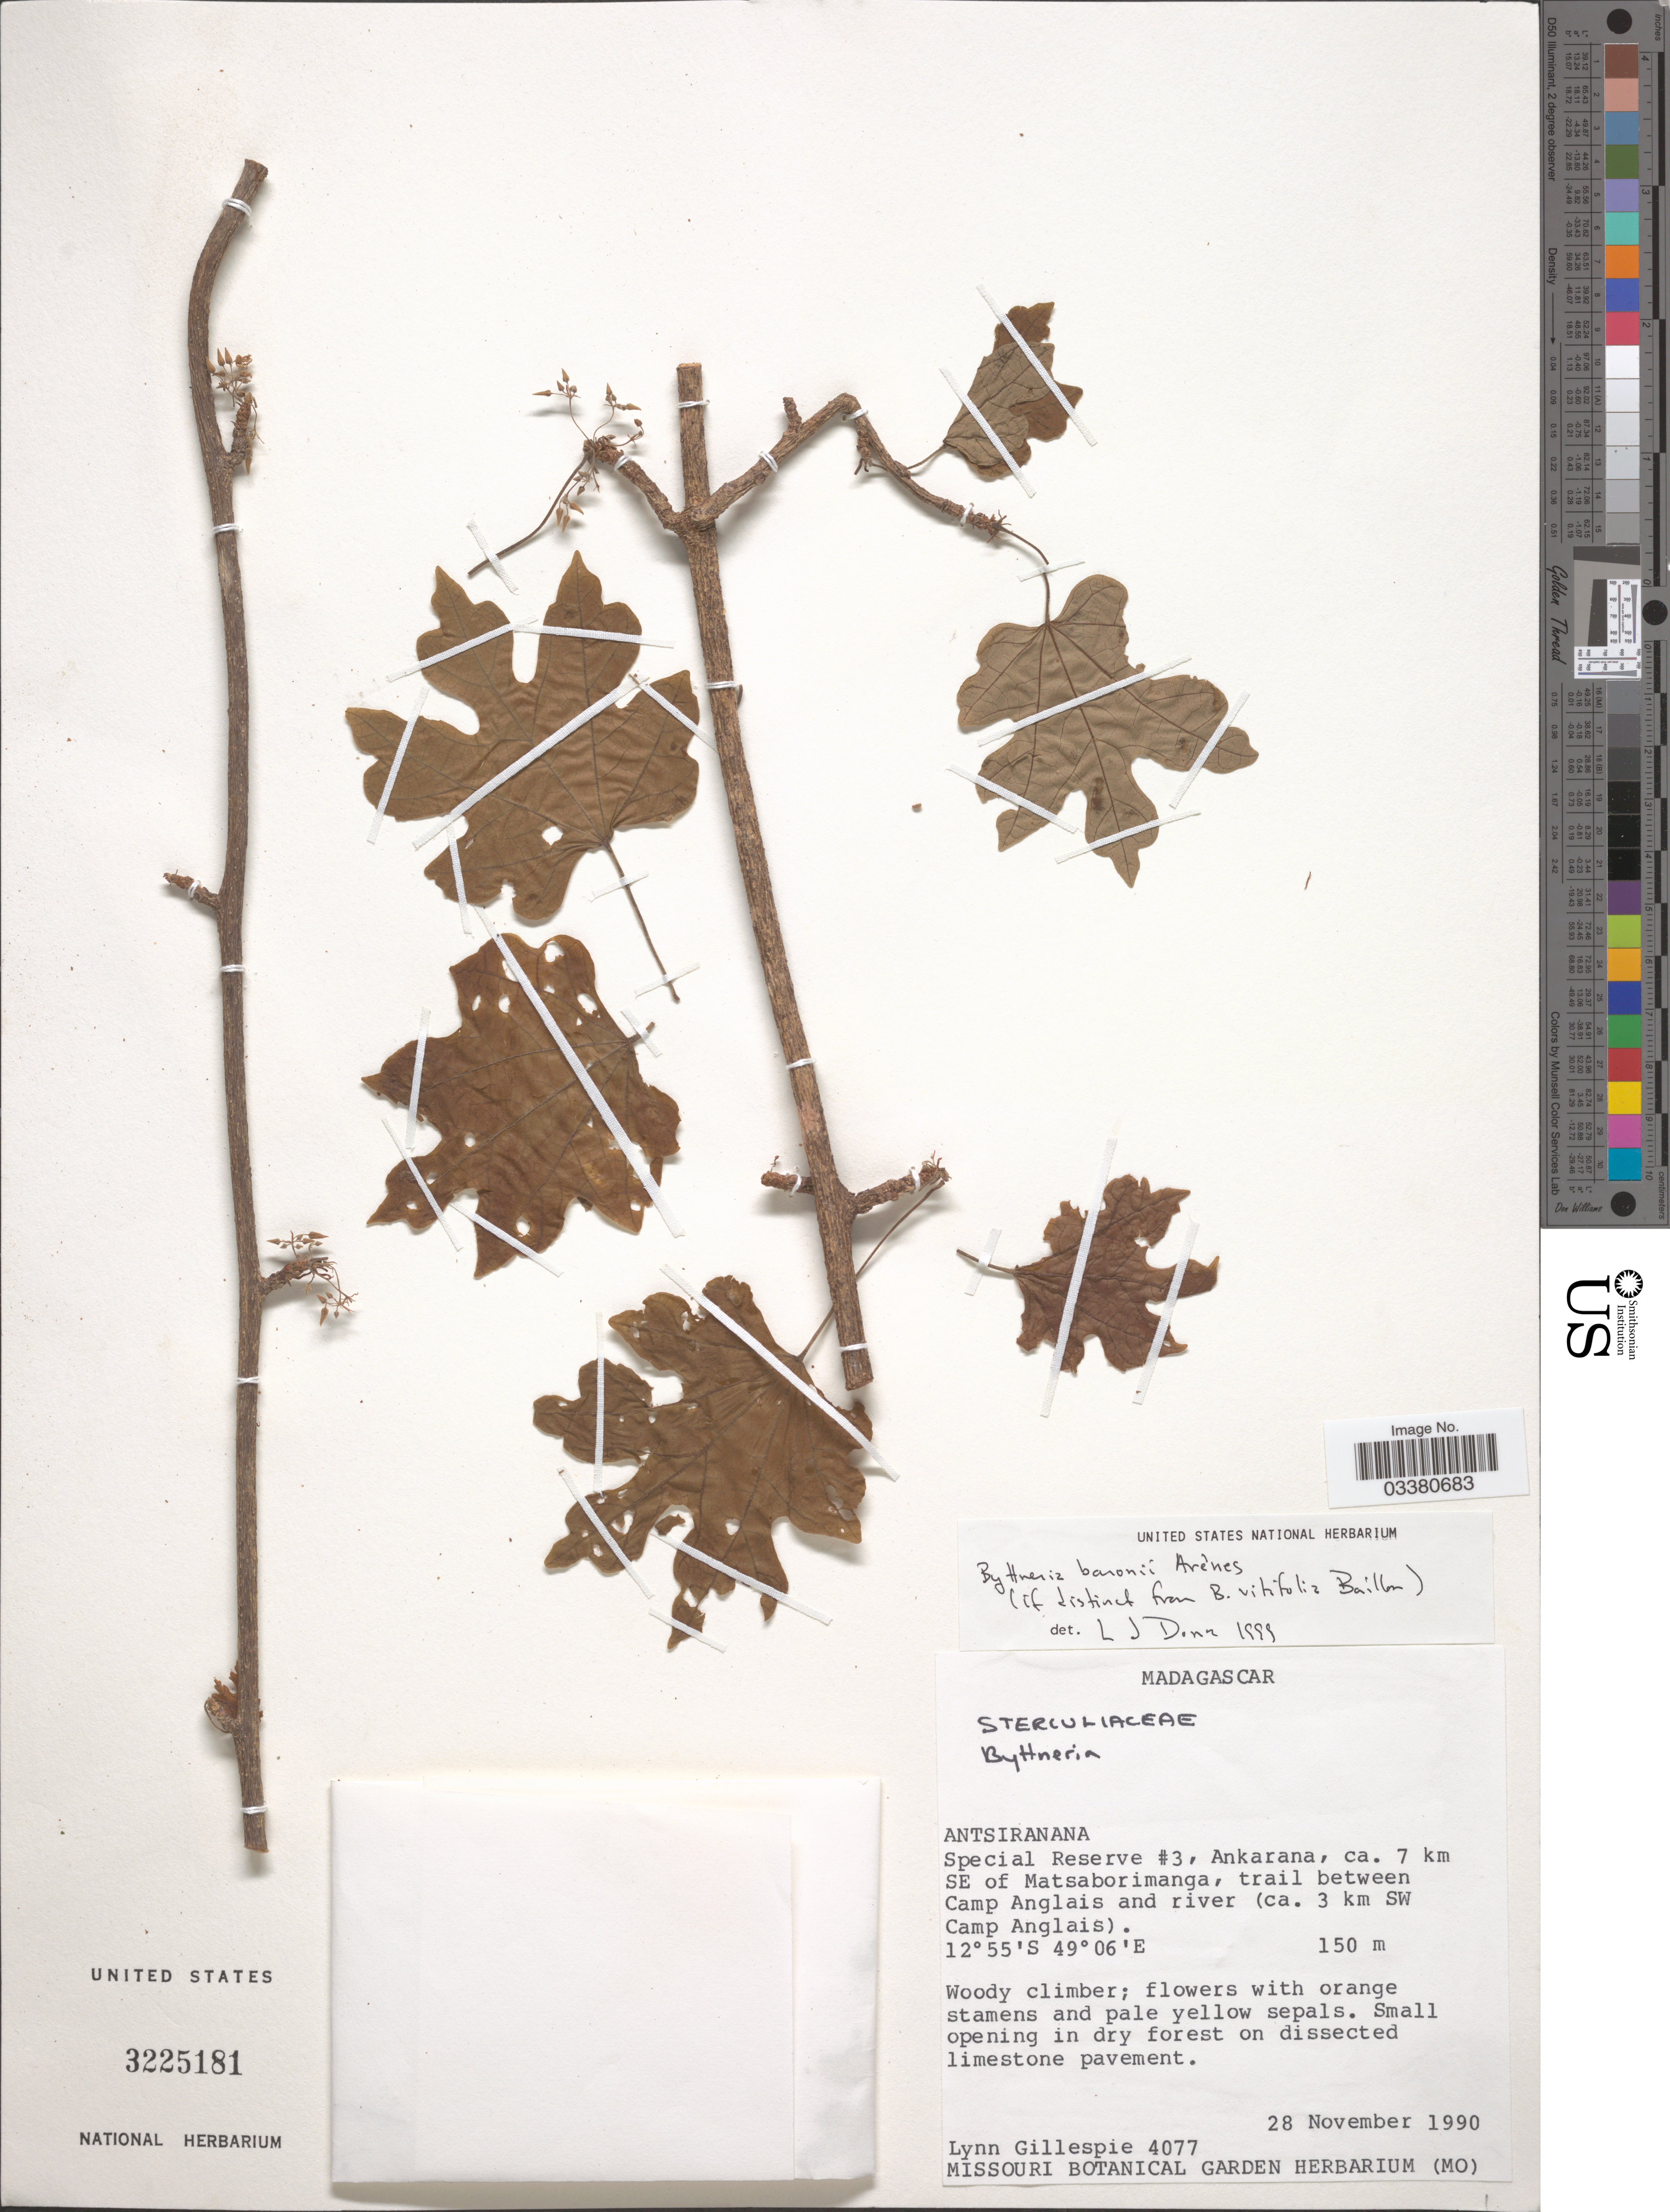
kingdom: Plantae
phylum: Tracheophyta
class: Magnoliopsida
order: Malvales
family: Malvaceae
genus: Byttneria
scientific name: Byttneria baronii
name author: Arènes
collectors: L. Gillespie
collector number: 4077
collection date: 1990-11-28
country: Madagascar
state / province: Diana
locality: Special Reserve #3, Ankarana, ca. 7 km SE of Matsaborimanga, trail between Camp Anglais and river (ca. 3 km SW Camp Anglais).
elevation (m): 150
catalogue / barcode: US 3225181